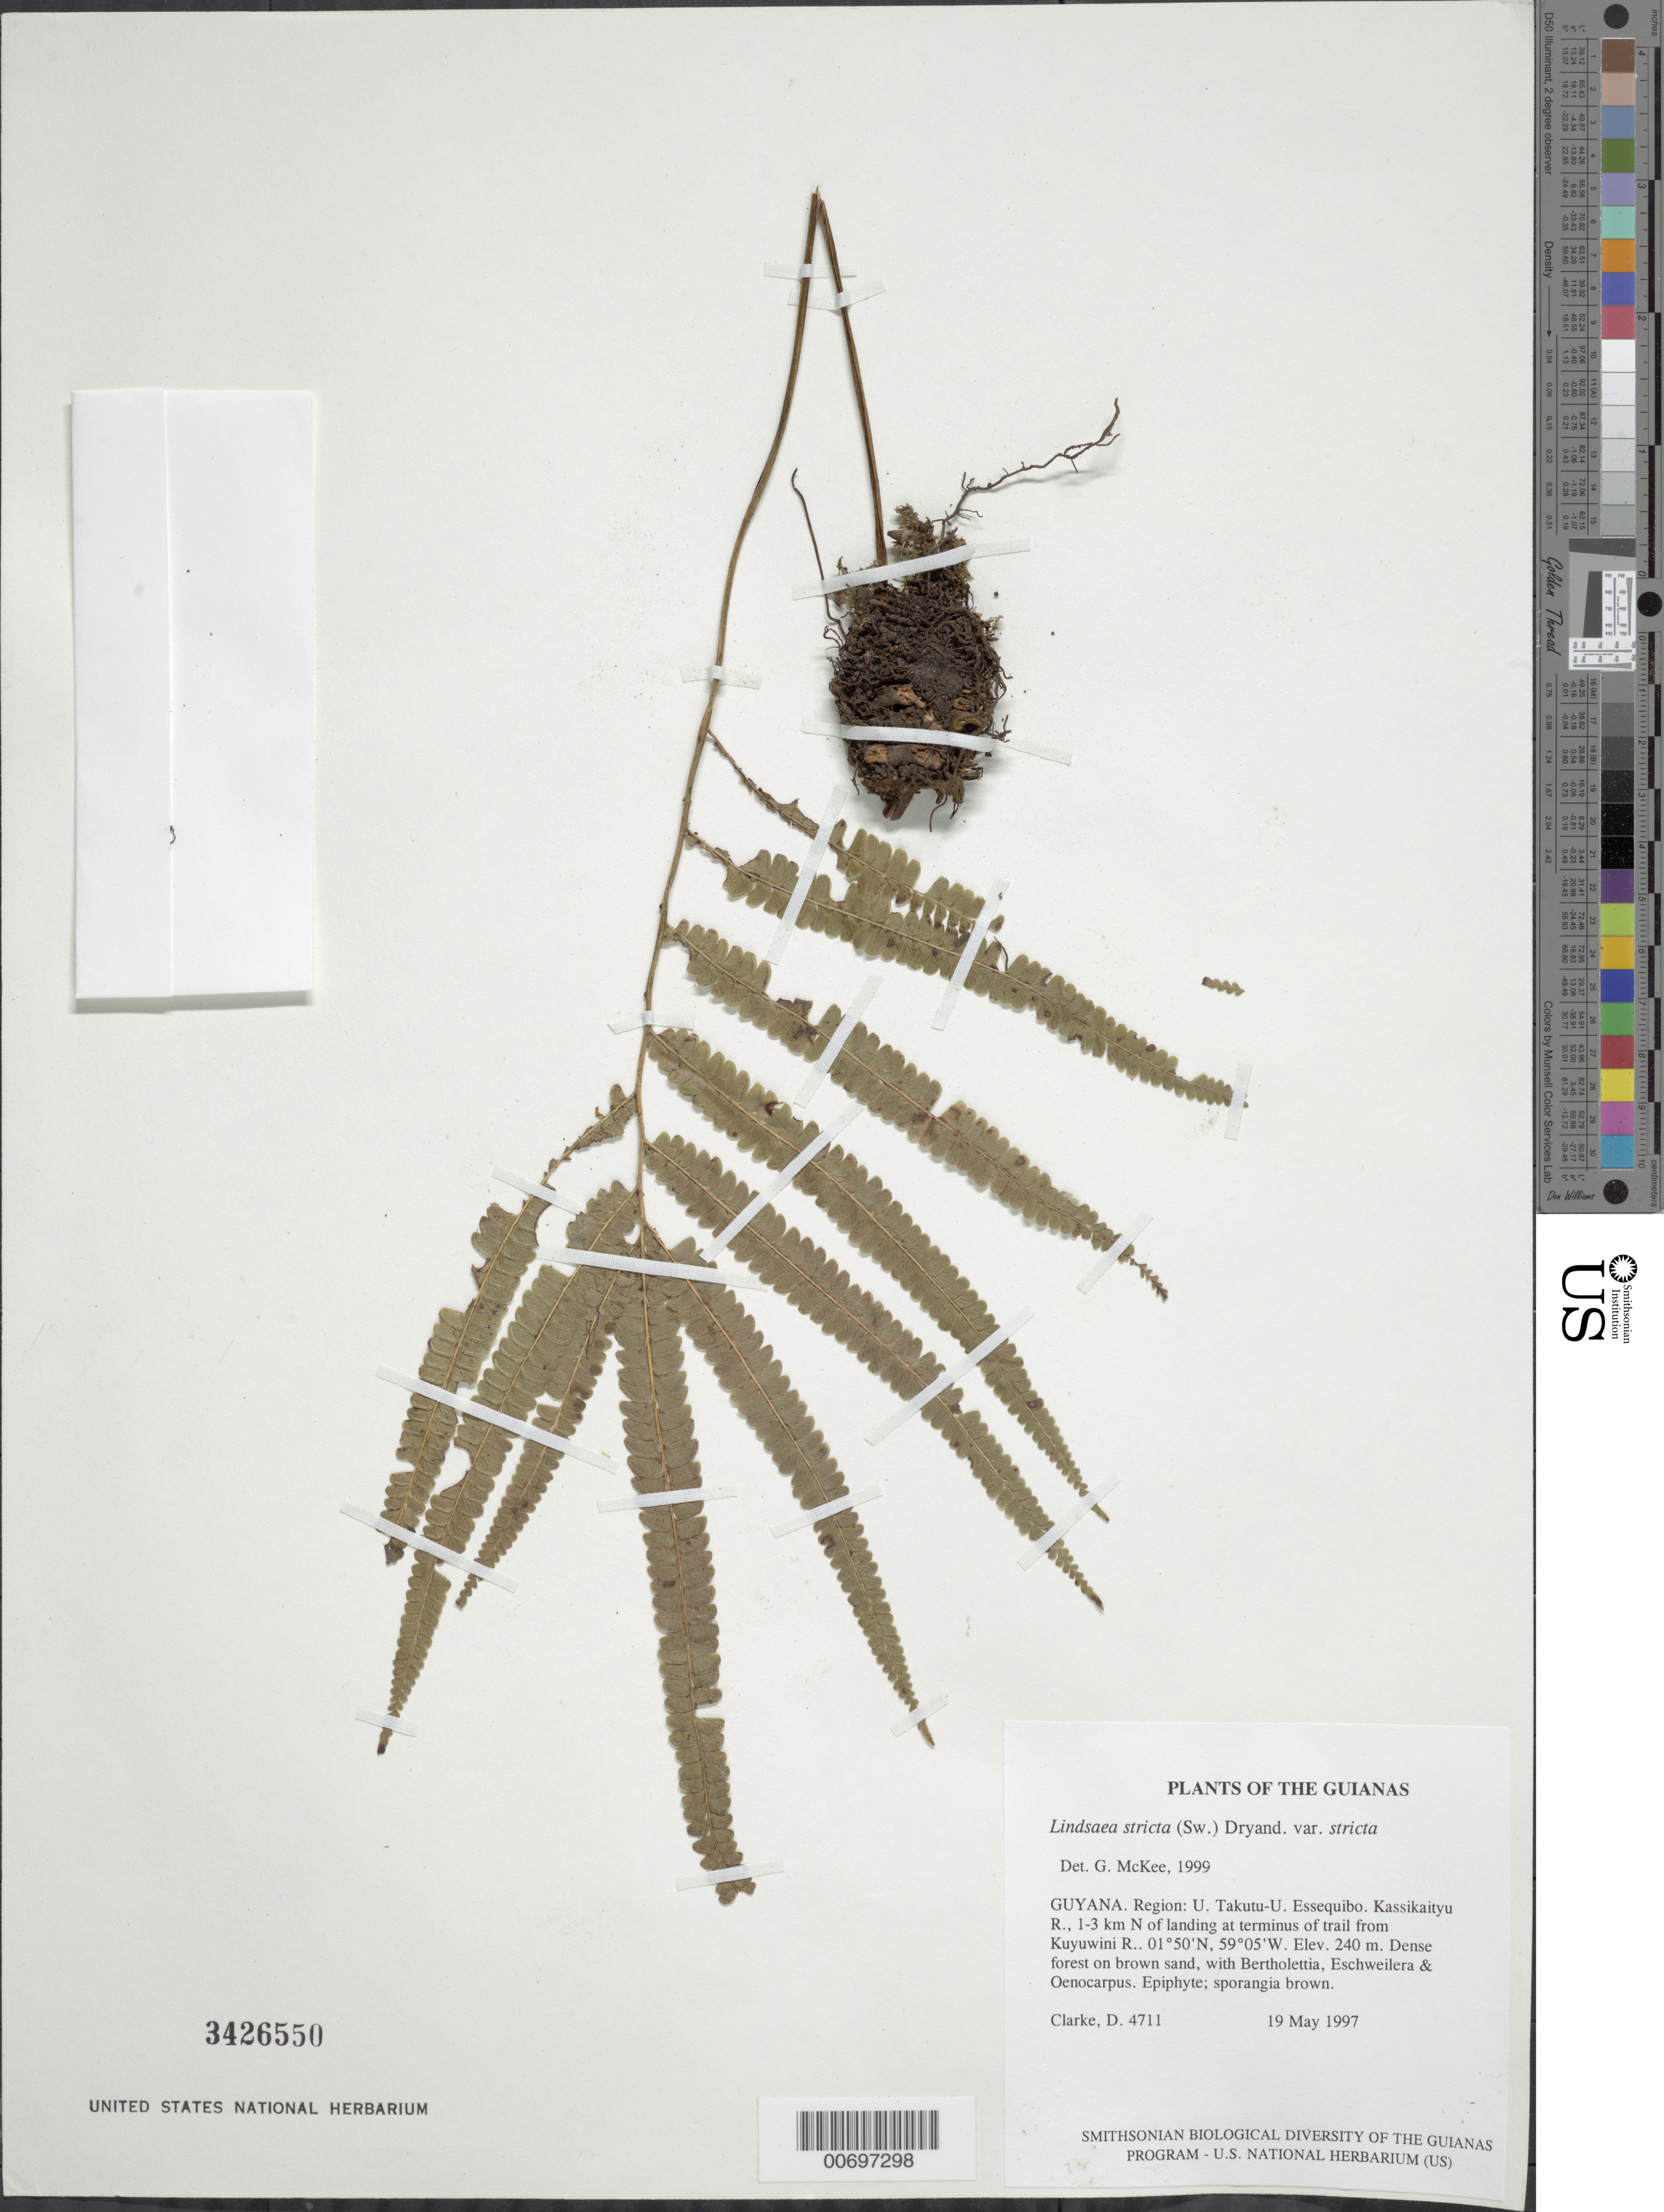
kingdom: Plantae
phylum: Tracheophyta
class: Polypodiopsida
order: Polypodiales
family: Lindsaeaceae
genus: Lindsaea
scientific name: Lindsaea stricta var. stricta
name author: (Sw.) Dryand.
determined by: McKee, G. S., (US), NMNH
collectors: H. D. Clarke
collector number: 4711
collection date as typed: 19 May 1997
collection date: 1997-05-19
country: Guyana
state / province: U. Takutu-U. Essequibo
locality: Kassikaityu R., 1-3 km N of landing at terminus of trail from Kuyuwini R.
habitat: Dense forest on brown sand, with Bertholettia, Eschweilera & Oenocarpus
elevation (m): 240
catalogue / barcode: US 3426550